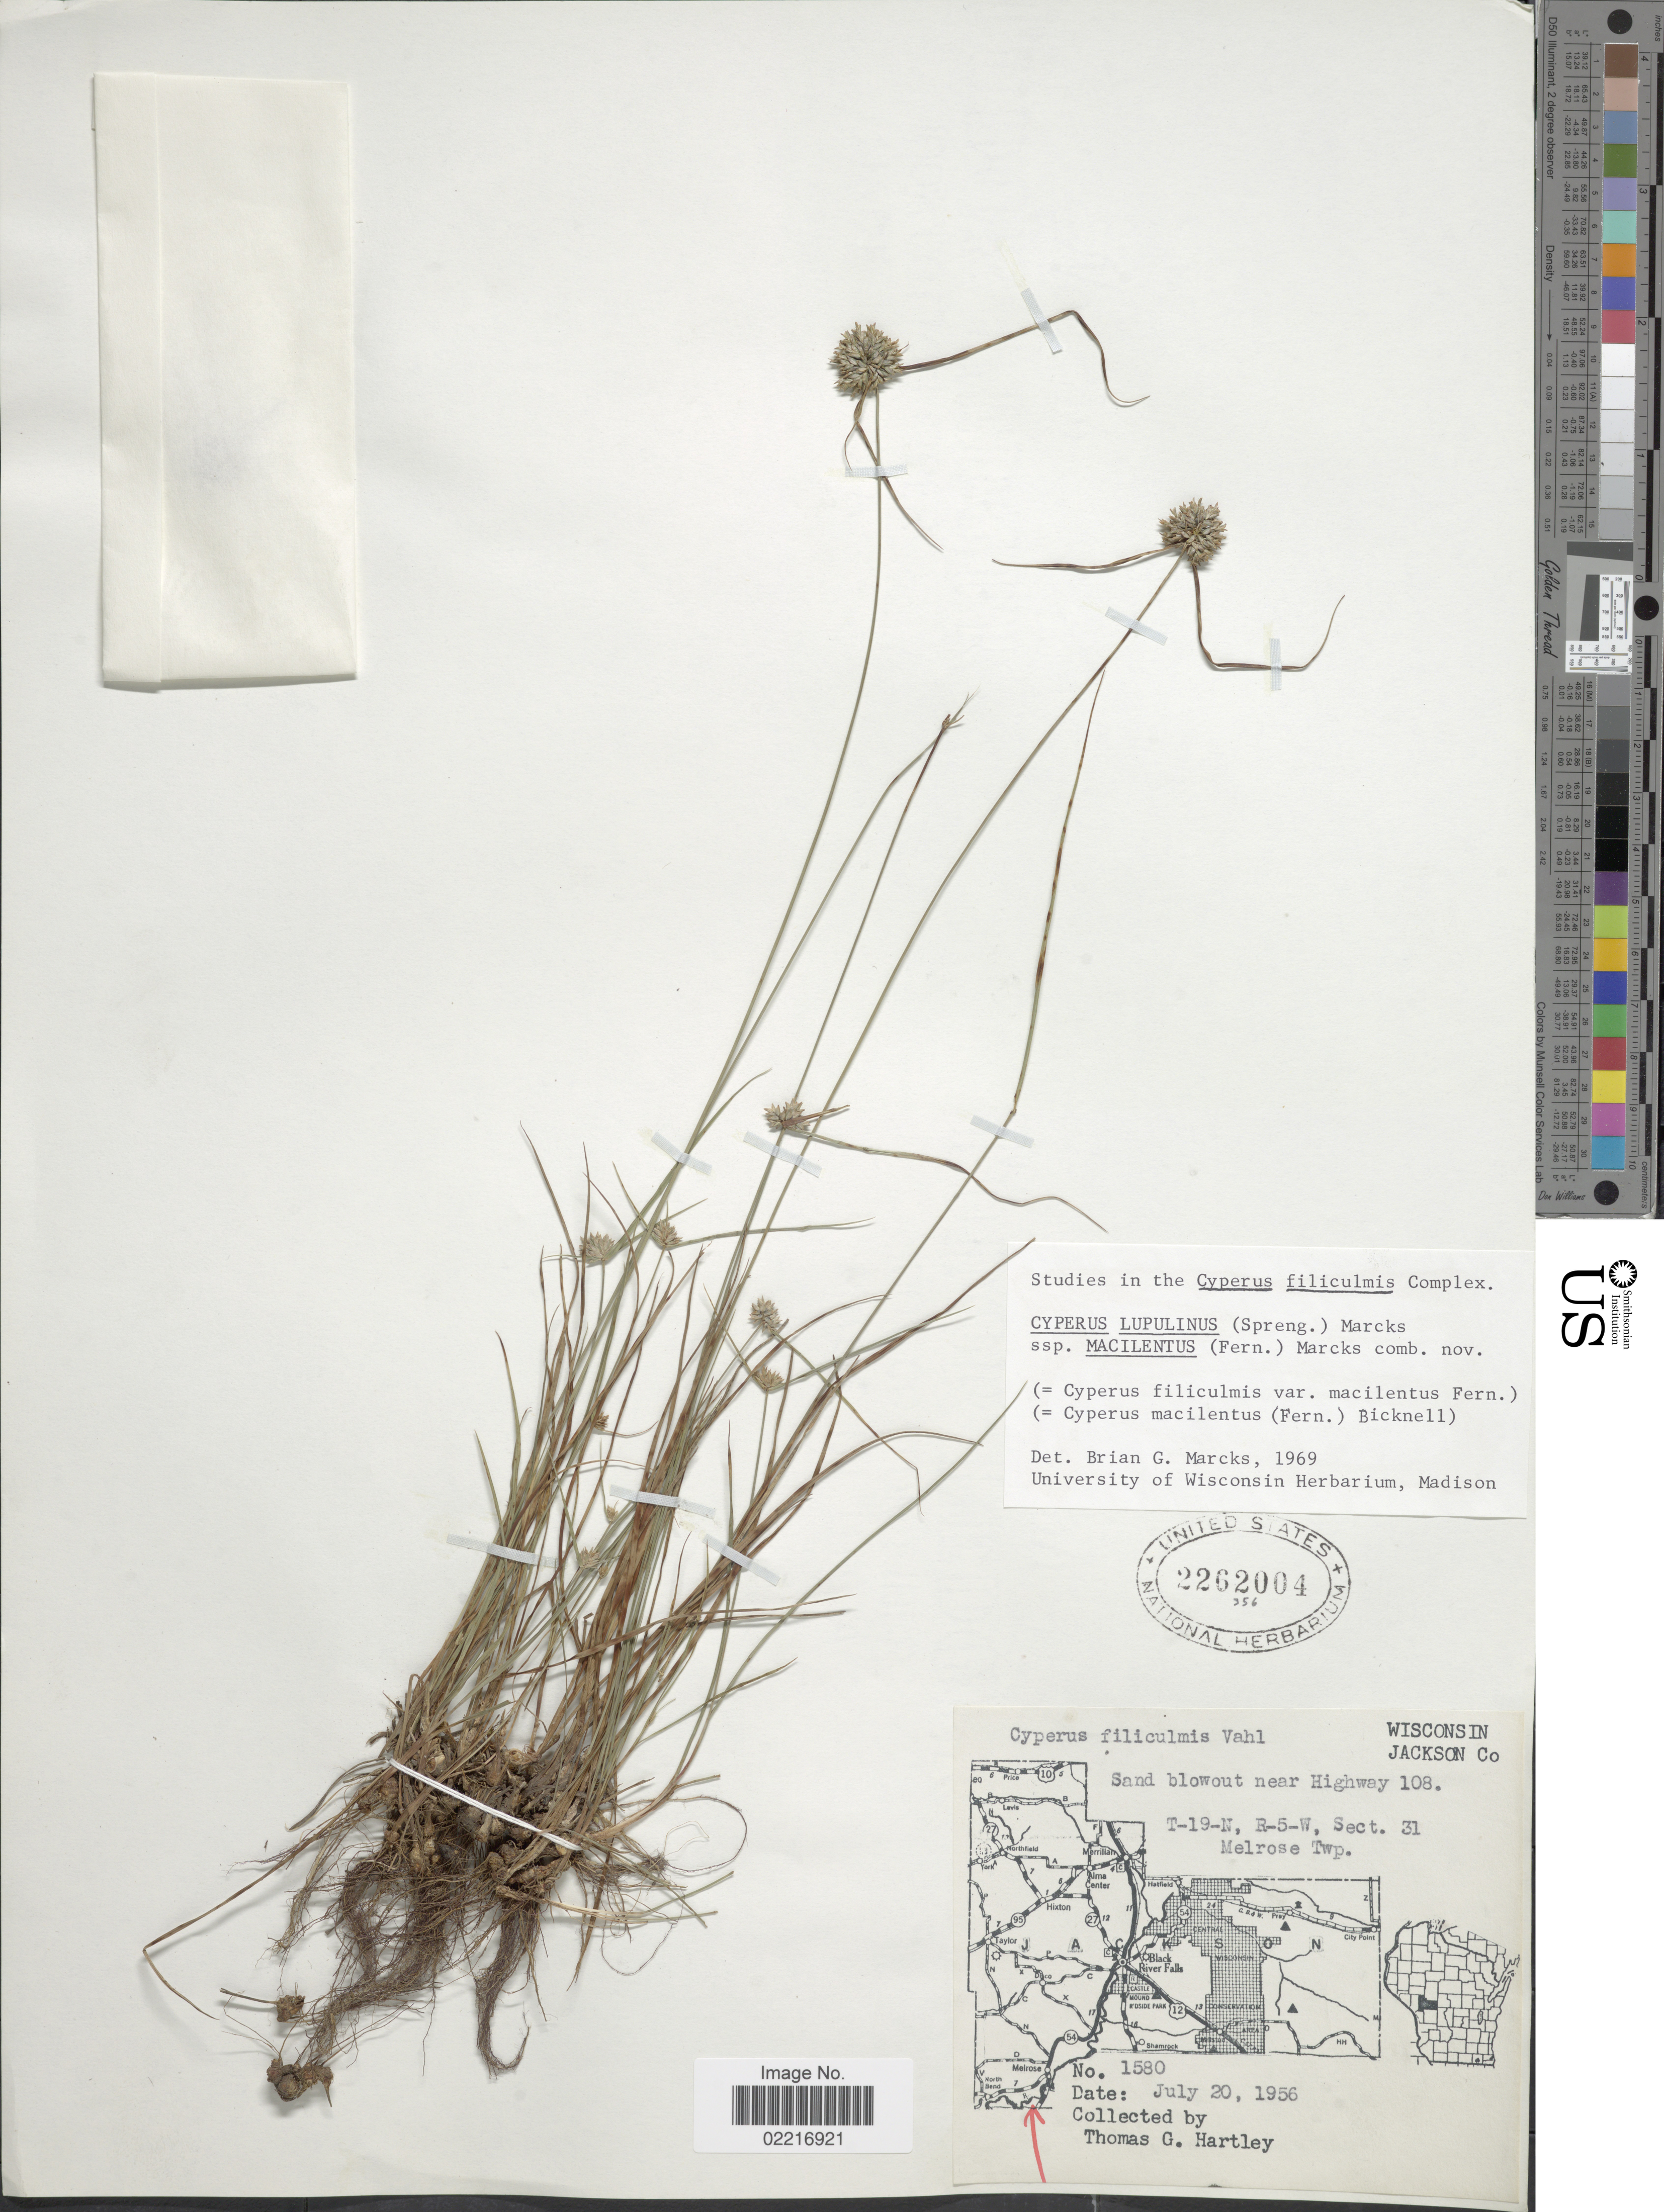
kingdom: Plantae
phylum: Tracheophyta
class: Liliopsida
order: Poales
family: Cyperaceae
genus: Cyperus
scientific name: Cyperus lupulinus subsp. macilentus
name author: (Fernald) Marcks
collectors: T. G. Hartley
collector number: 1580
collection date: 1956-07-20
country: United States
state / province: Wisconsin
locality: Jackson Co., Sand blowout near Highway 108, T19N, R5W, Sect. 31, Melrose Twp.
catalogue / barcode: US 2262004